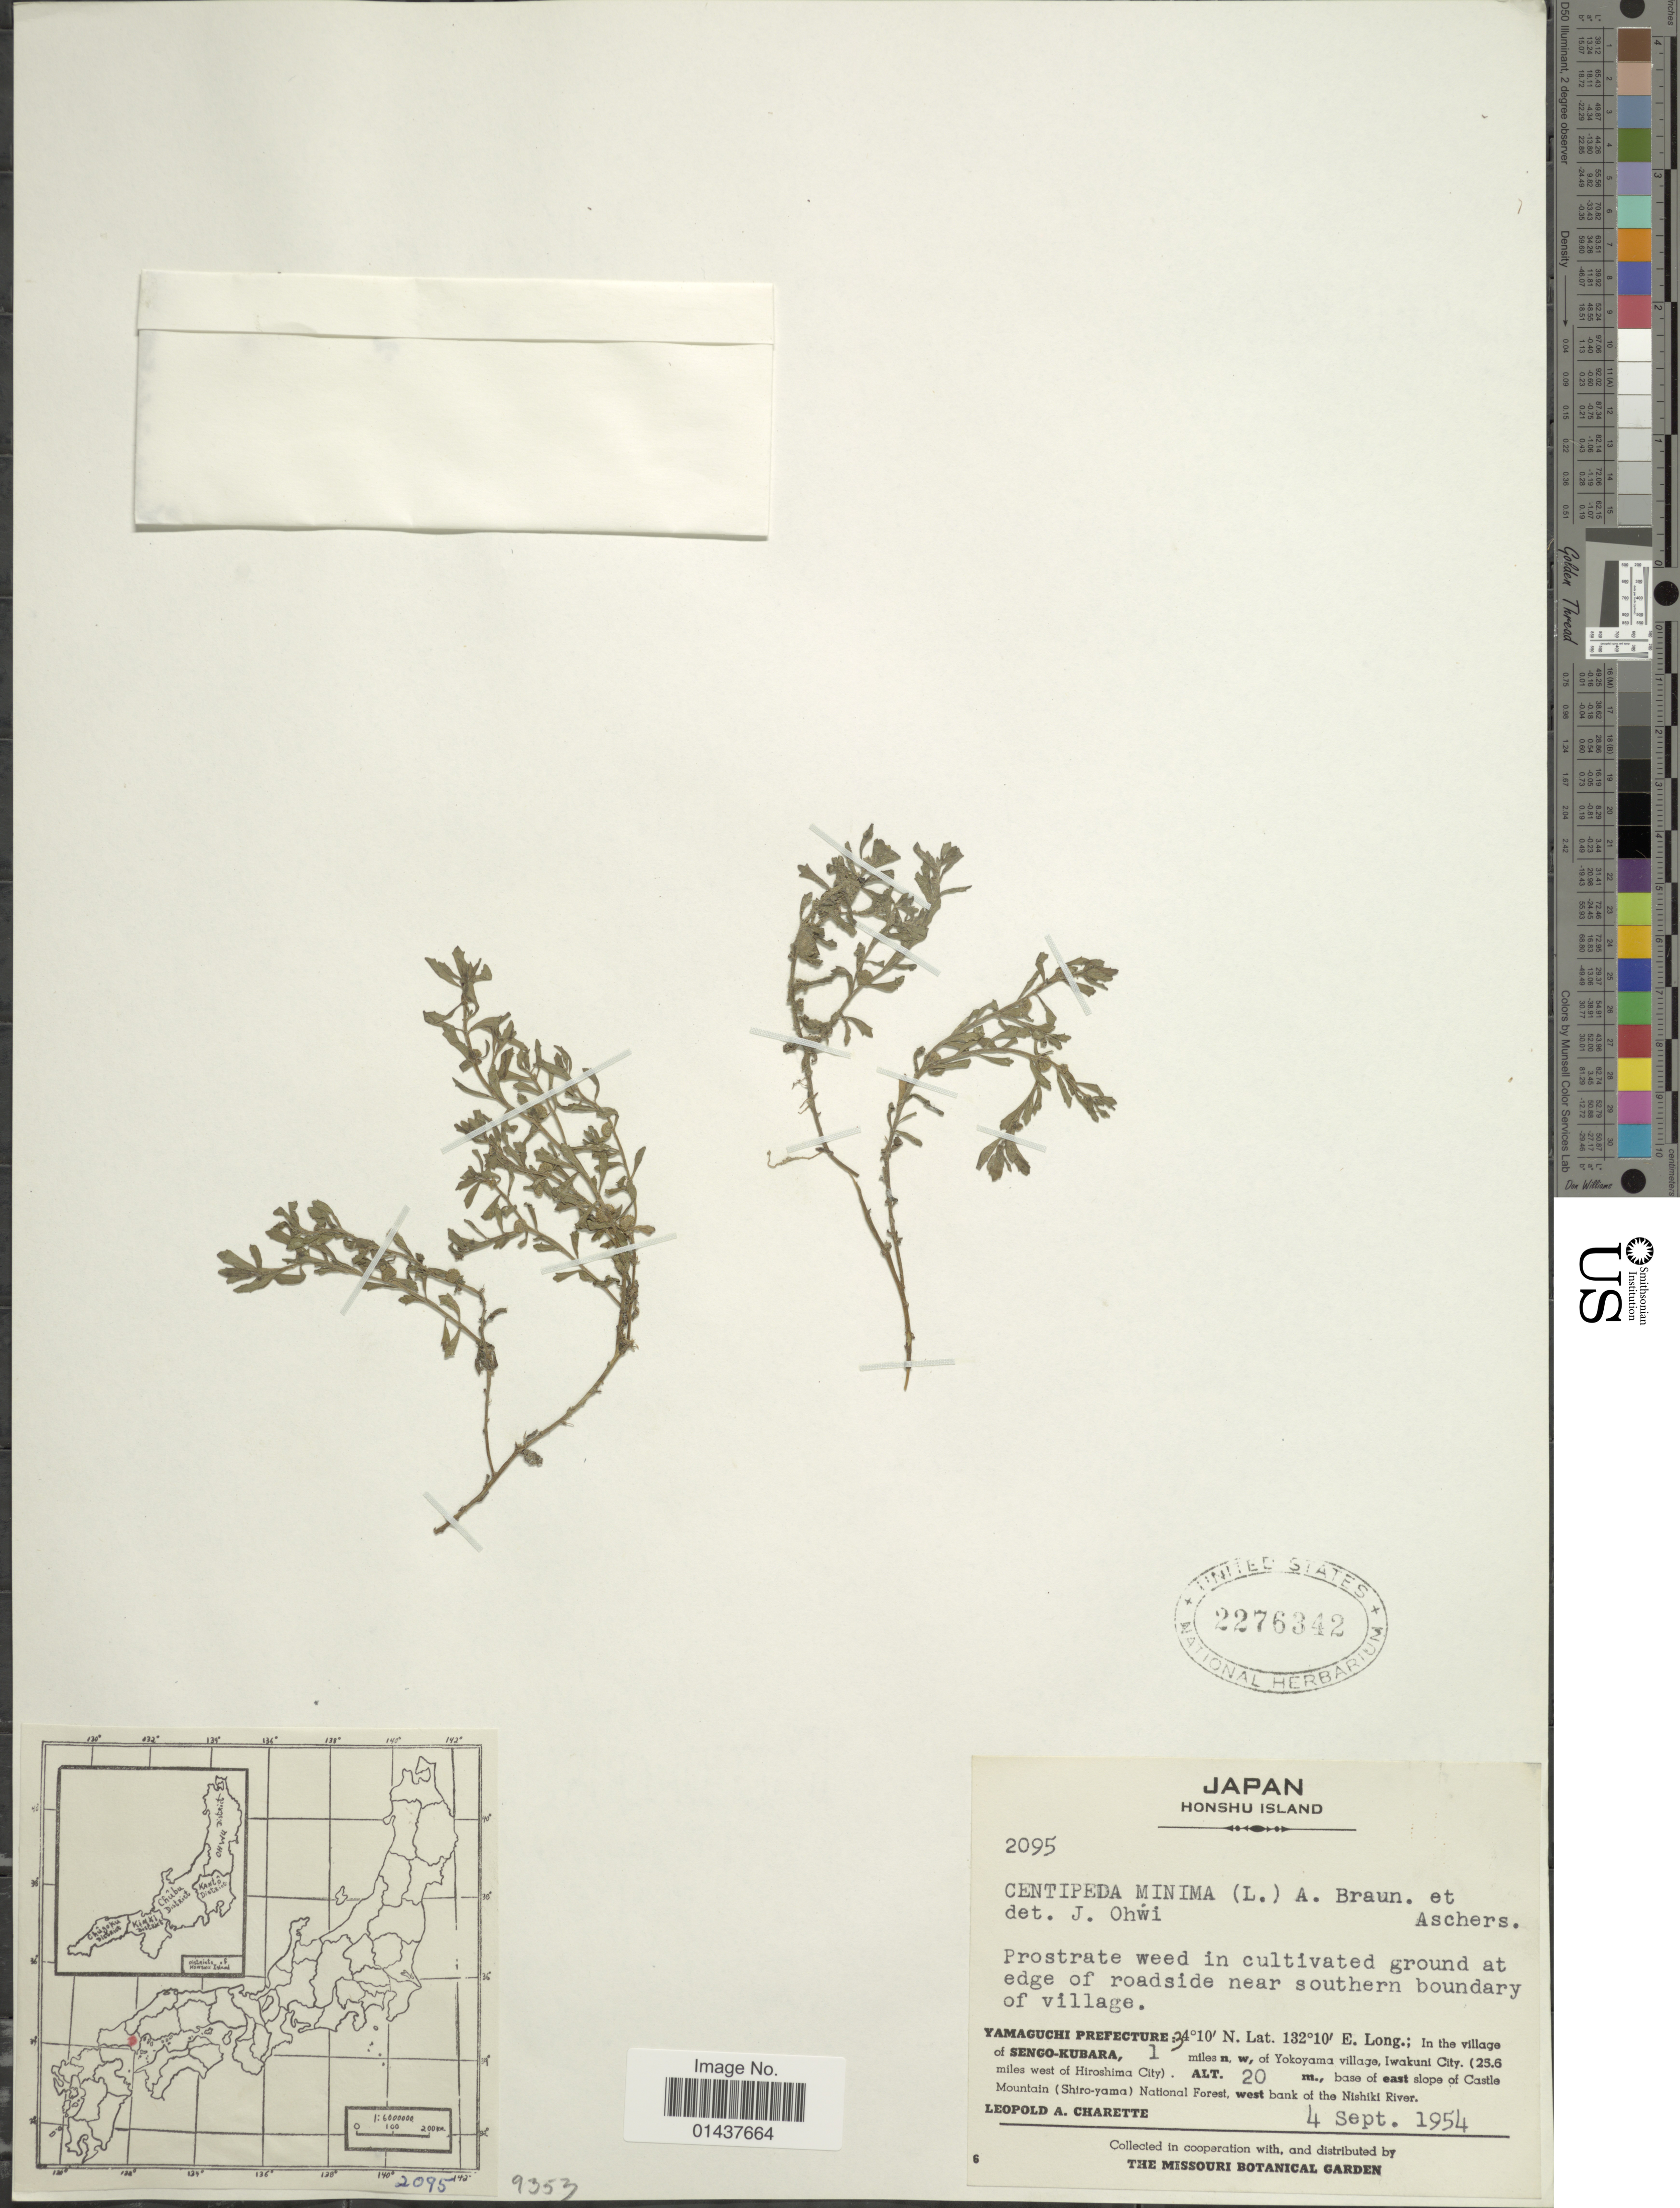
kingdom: Plantae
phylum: Tracheophyta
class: Magnoliopsida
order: Asterales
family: Asteraceae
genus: Centipeda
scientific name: Centipeda minima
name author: (L.) A. Braun & Asch.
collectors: L. A. Charette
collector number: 2095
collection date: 1954-09-04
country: Japan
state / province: Yamaguti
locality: Honshu Island, Yamaguchi Prefecture: In the village of Sengo-Kubara, 1 mile NW of Yokohama village, Iwakuni City. (25.6 miles west of Hiroshima City). Base of east slope of Castle Mountain (Shiro-yama) National Forest, west bank of the Nishiki River.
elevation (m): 20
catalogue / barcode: US 2276342